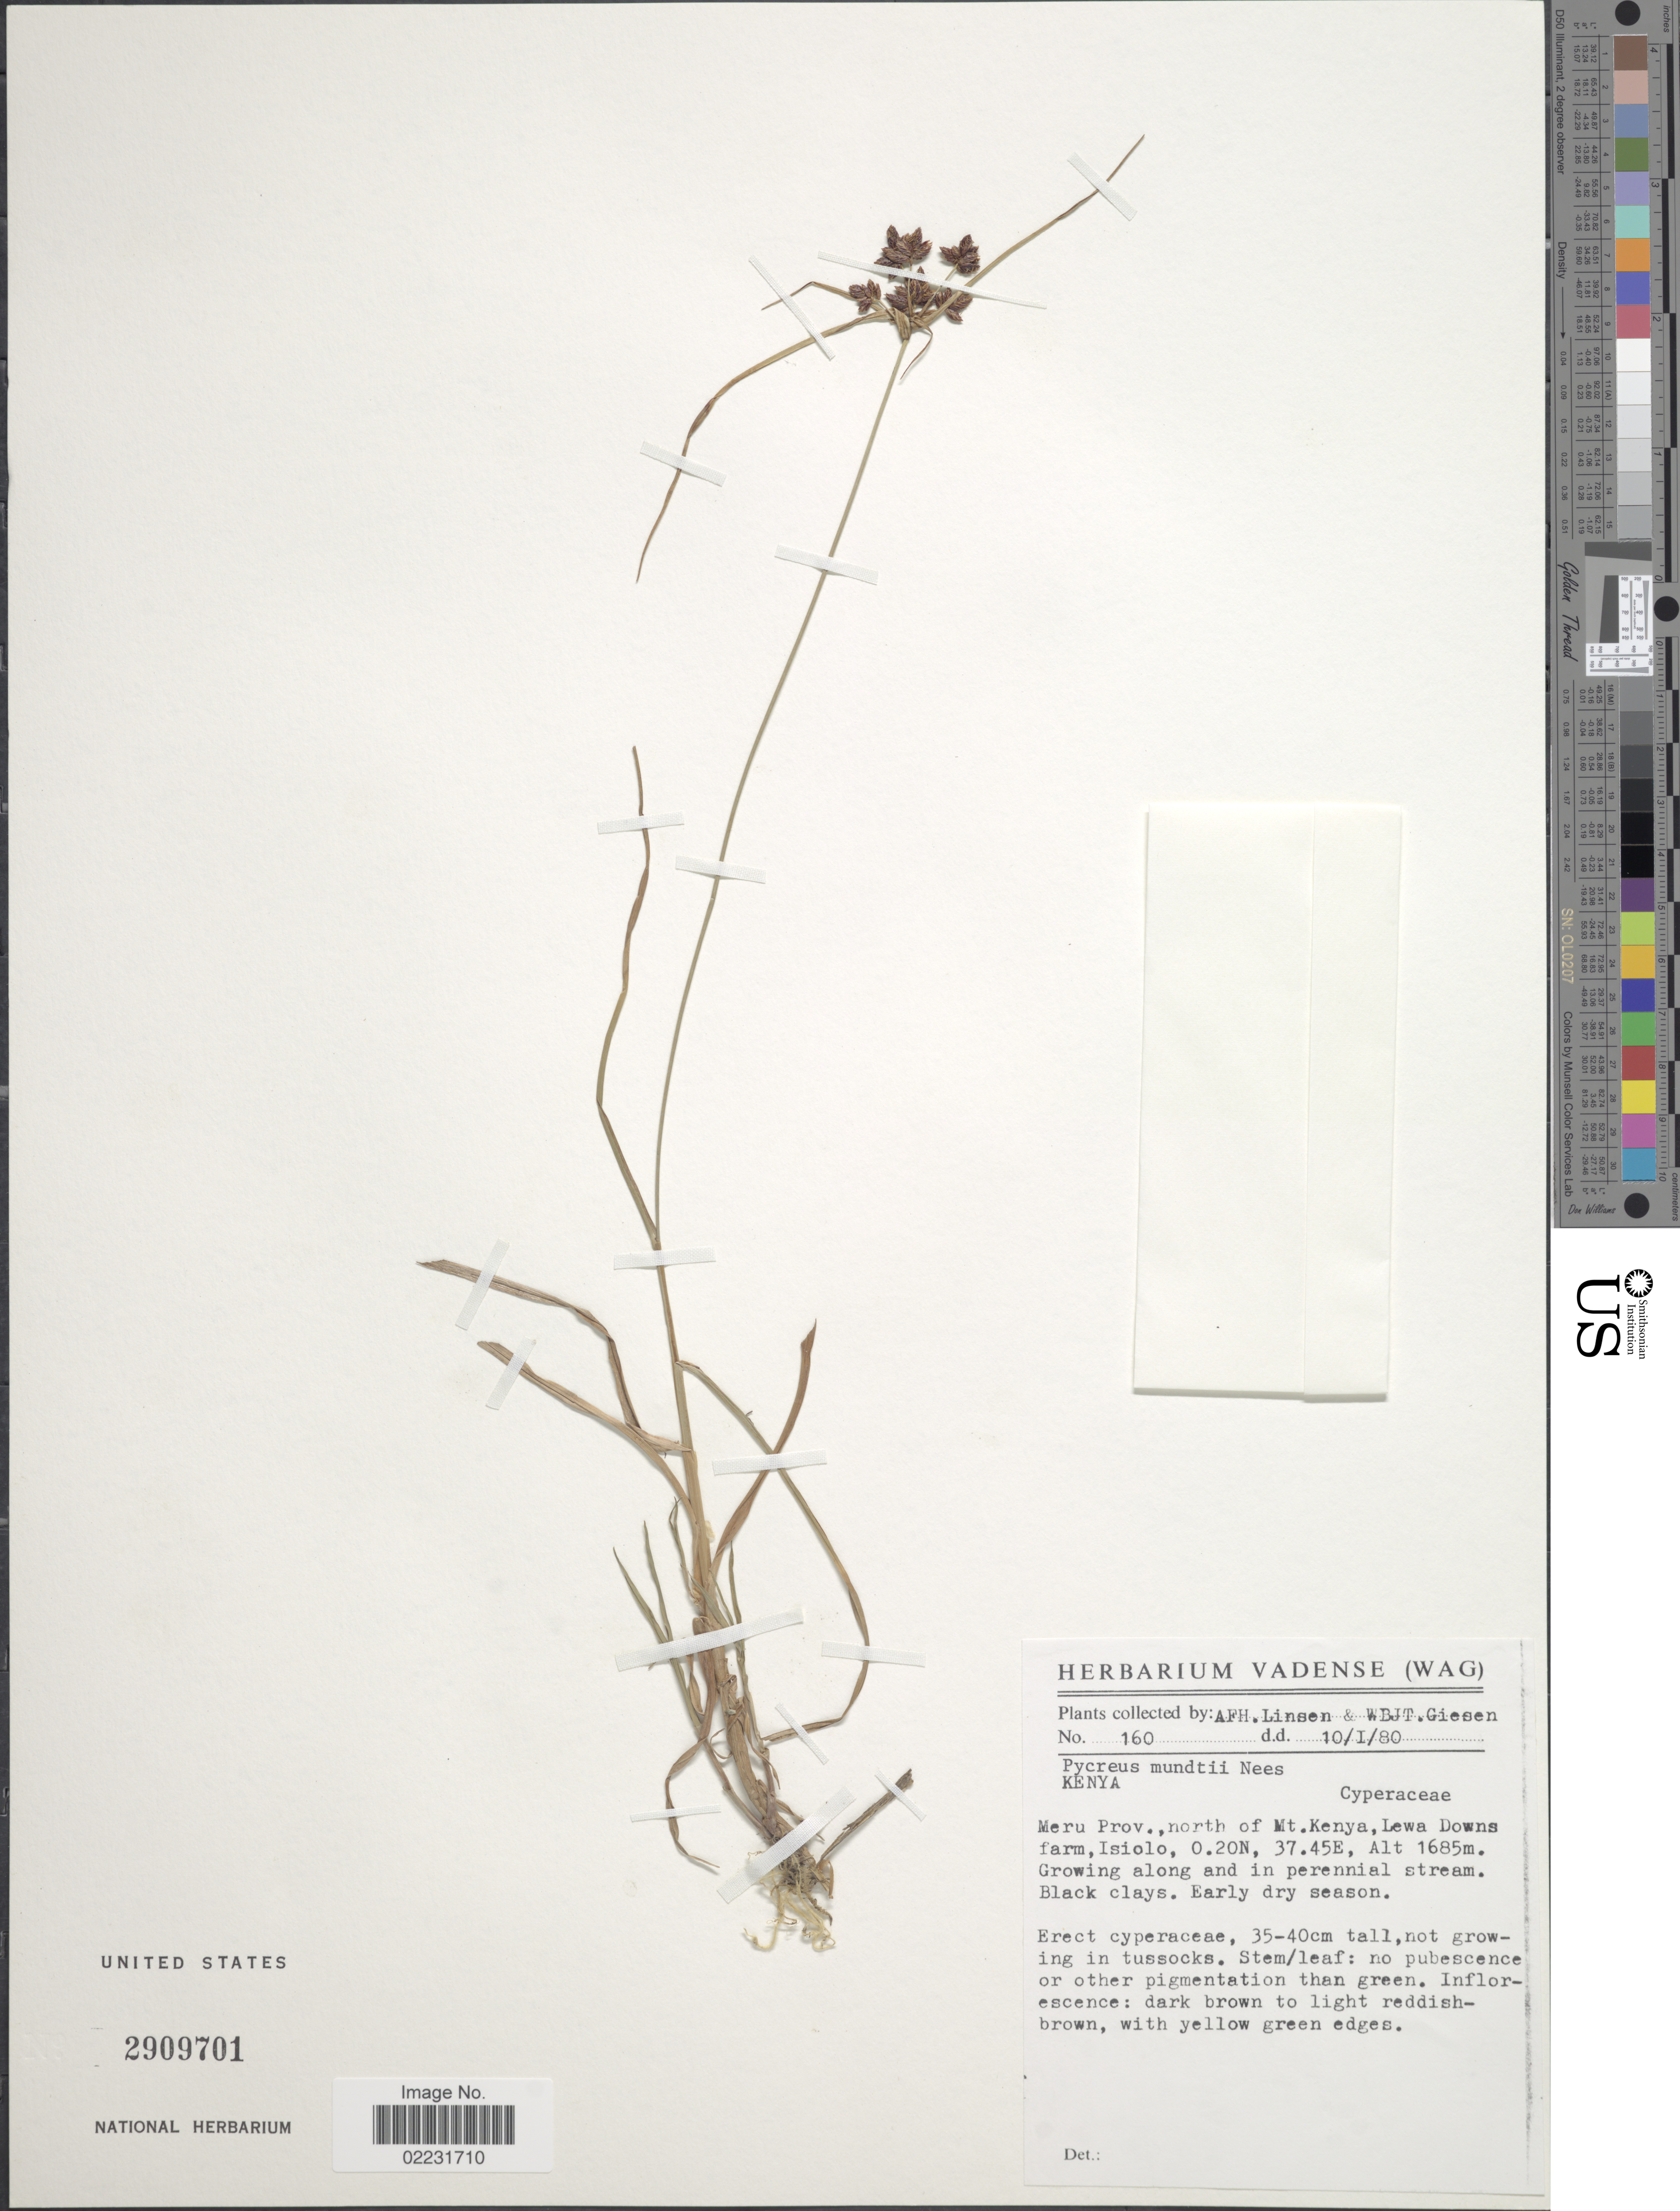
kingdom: Plantae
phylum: Tracheophyta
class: Liliopsida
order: Poales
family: Cyperaceae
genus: Cyperus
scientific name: Cyperus mundtii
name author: (Nees) Kunth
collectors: A. Linsen & W. Giesen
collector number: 160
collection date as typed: Transcribed d/m/y: 10/1/80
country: Kenya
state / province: Meru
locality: North of Mt. Kenya, Lewa Downs farm, Isiolo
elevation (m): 1685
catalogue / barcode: US 2909701